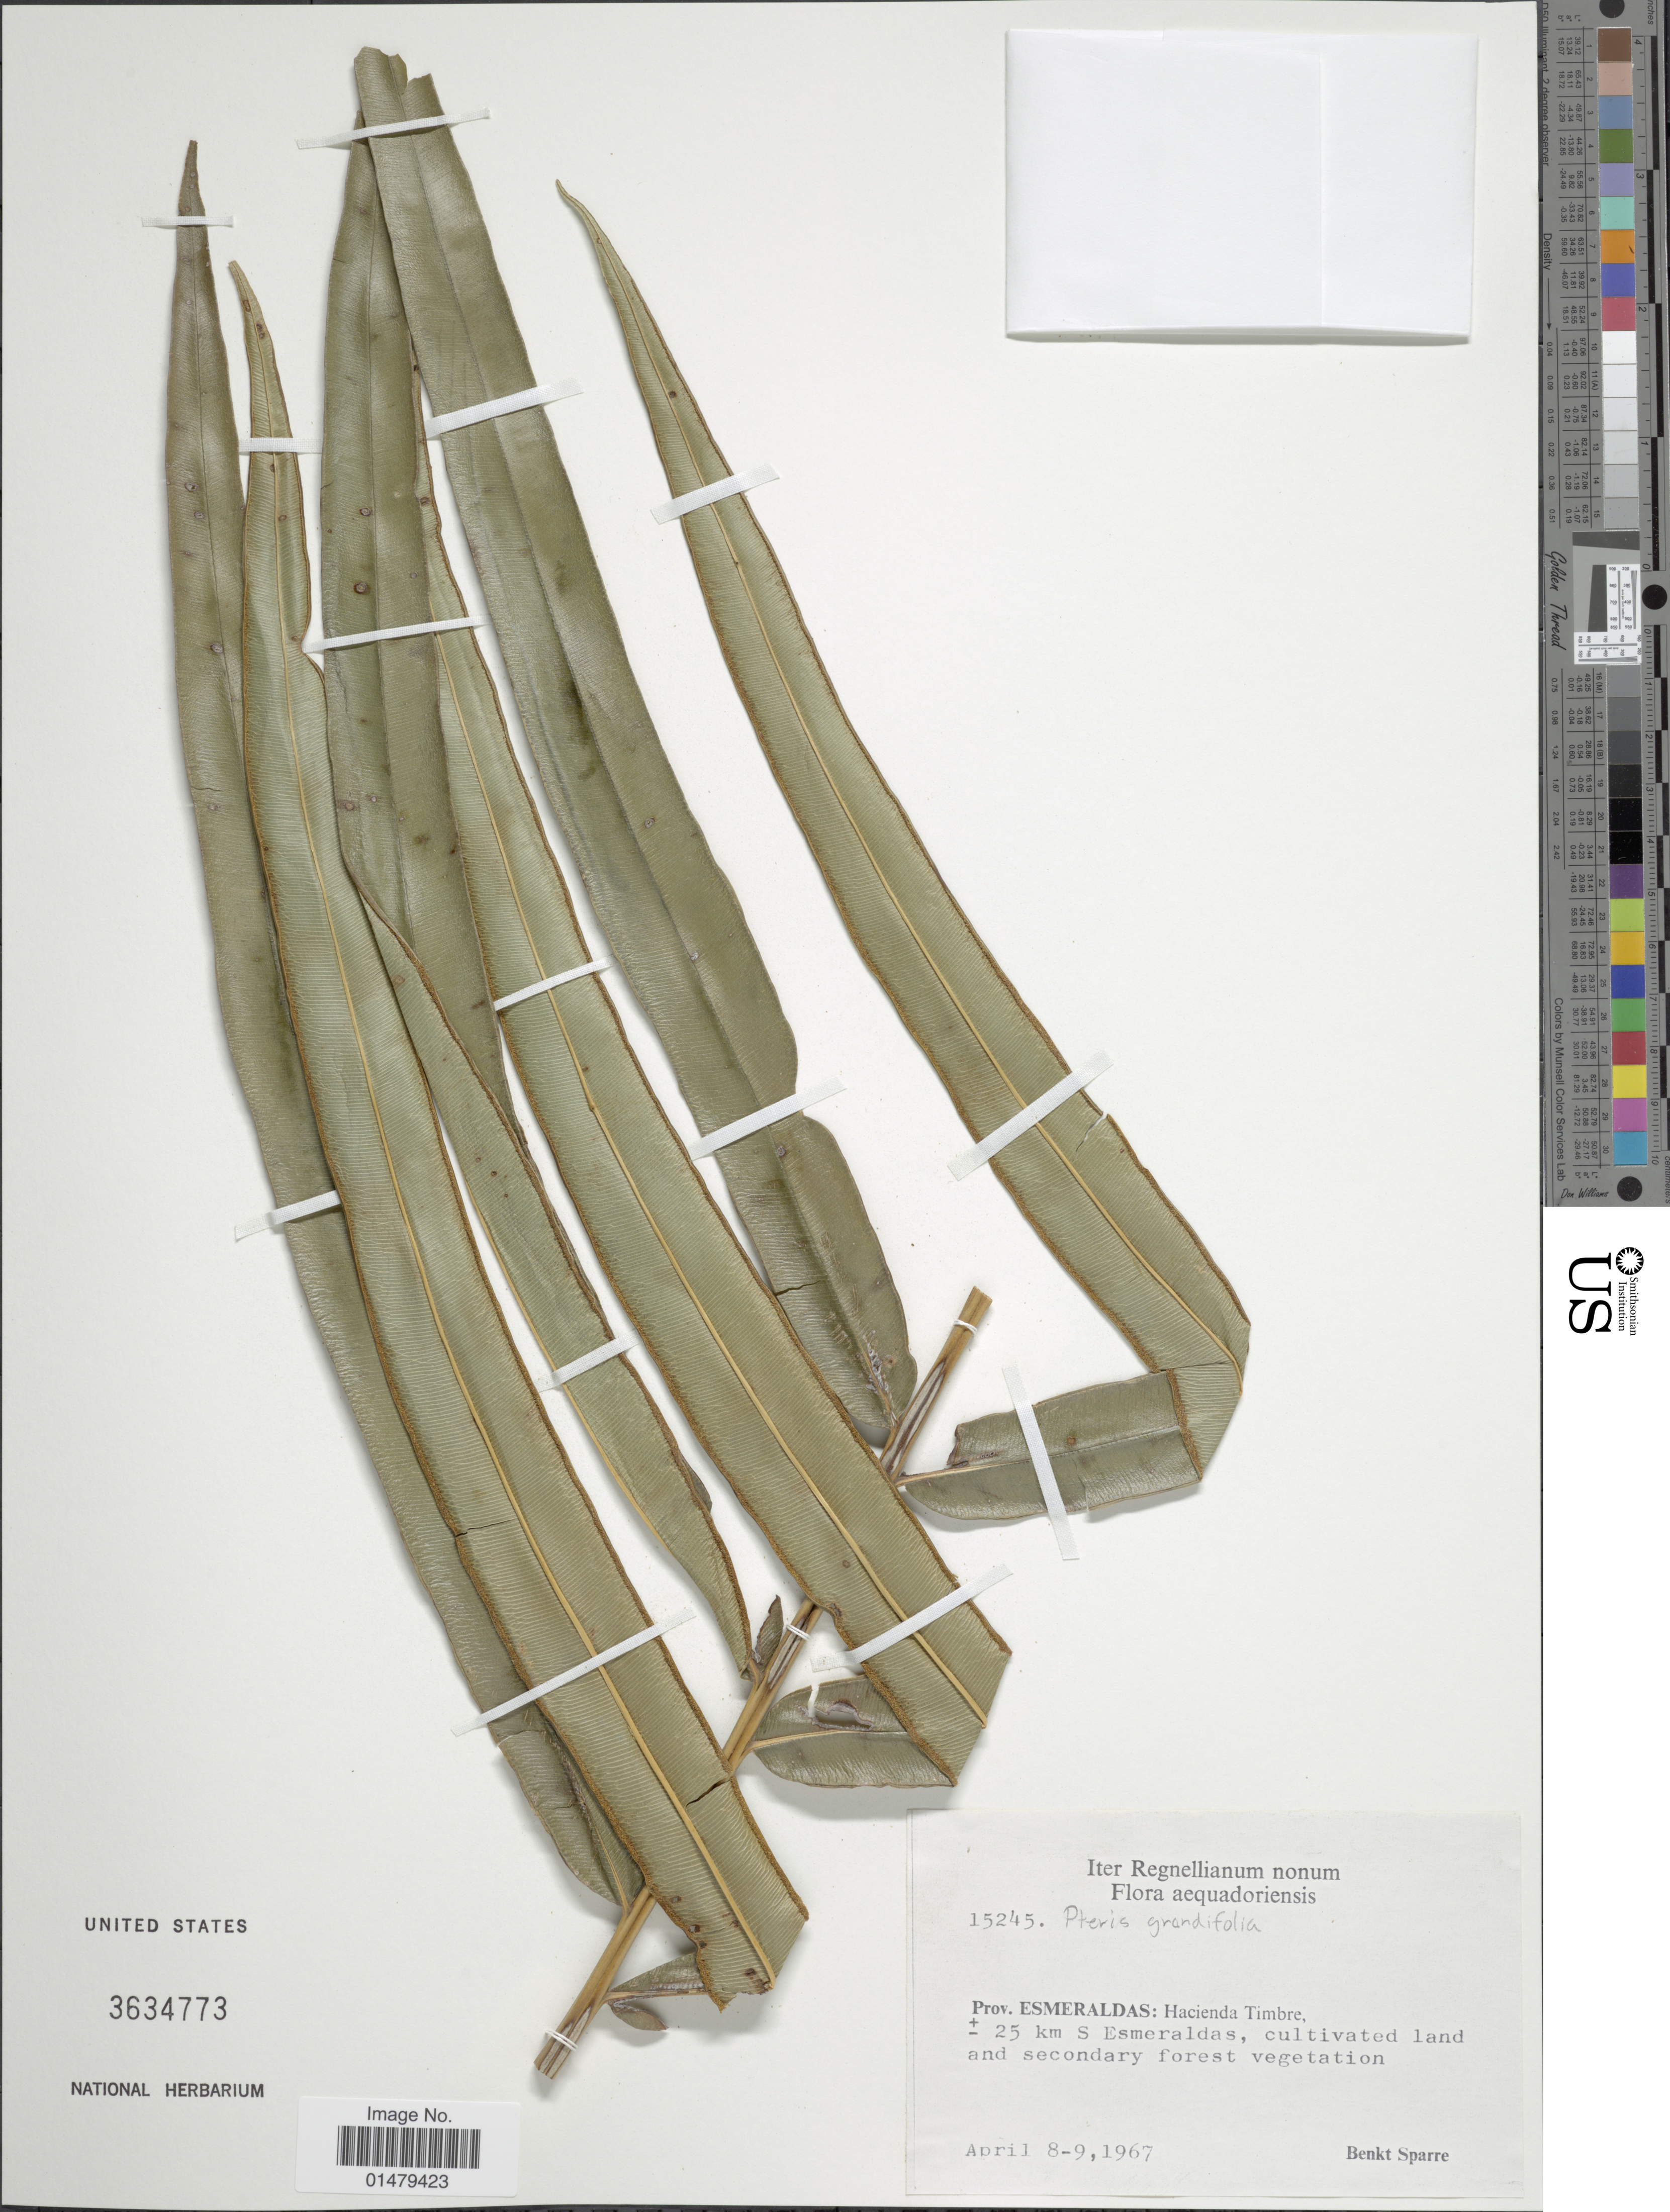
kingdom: Plantae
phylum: Tracheophyta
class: Polypodiopsida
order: Polypodiales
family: Pteridaceae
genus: Pteris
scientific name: Pteris grandifolia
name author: L.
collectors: B. Sparre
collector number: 15245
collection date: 1967-04-08/1967-04-09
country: Ecuador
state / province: Esmeraldas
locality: Iter Regnellianum nonum. Flora aequadoriensis. Prov. Esmeraldas: Hacienda Timbre, ± 25 km S Esmeraldas.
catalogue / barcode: US 3634773